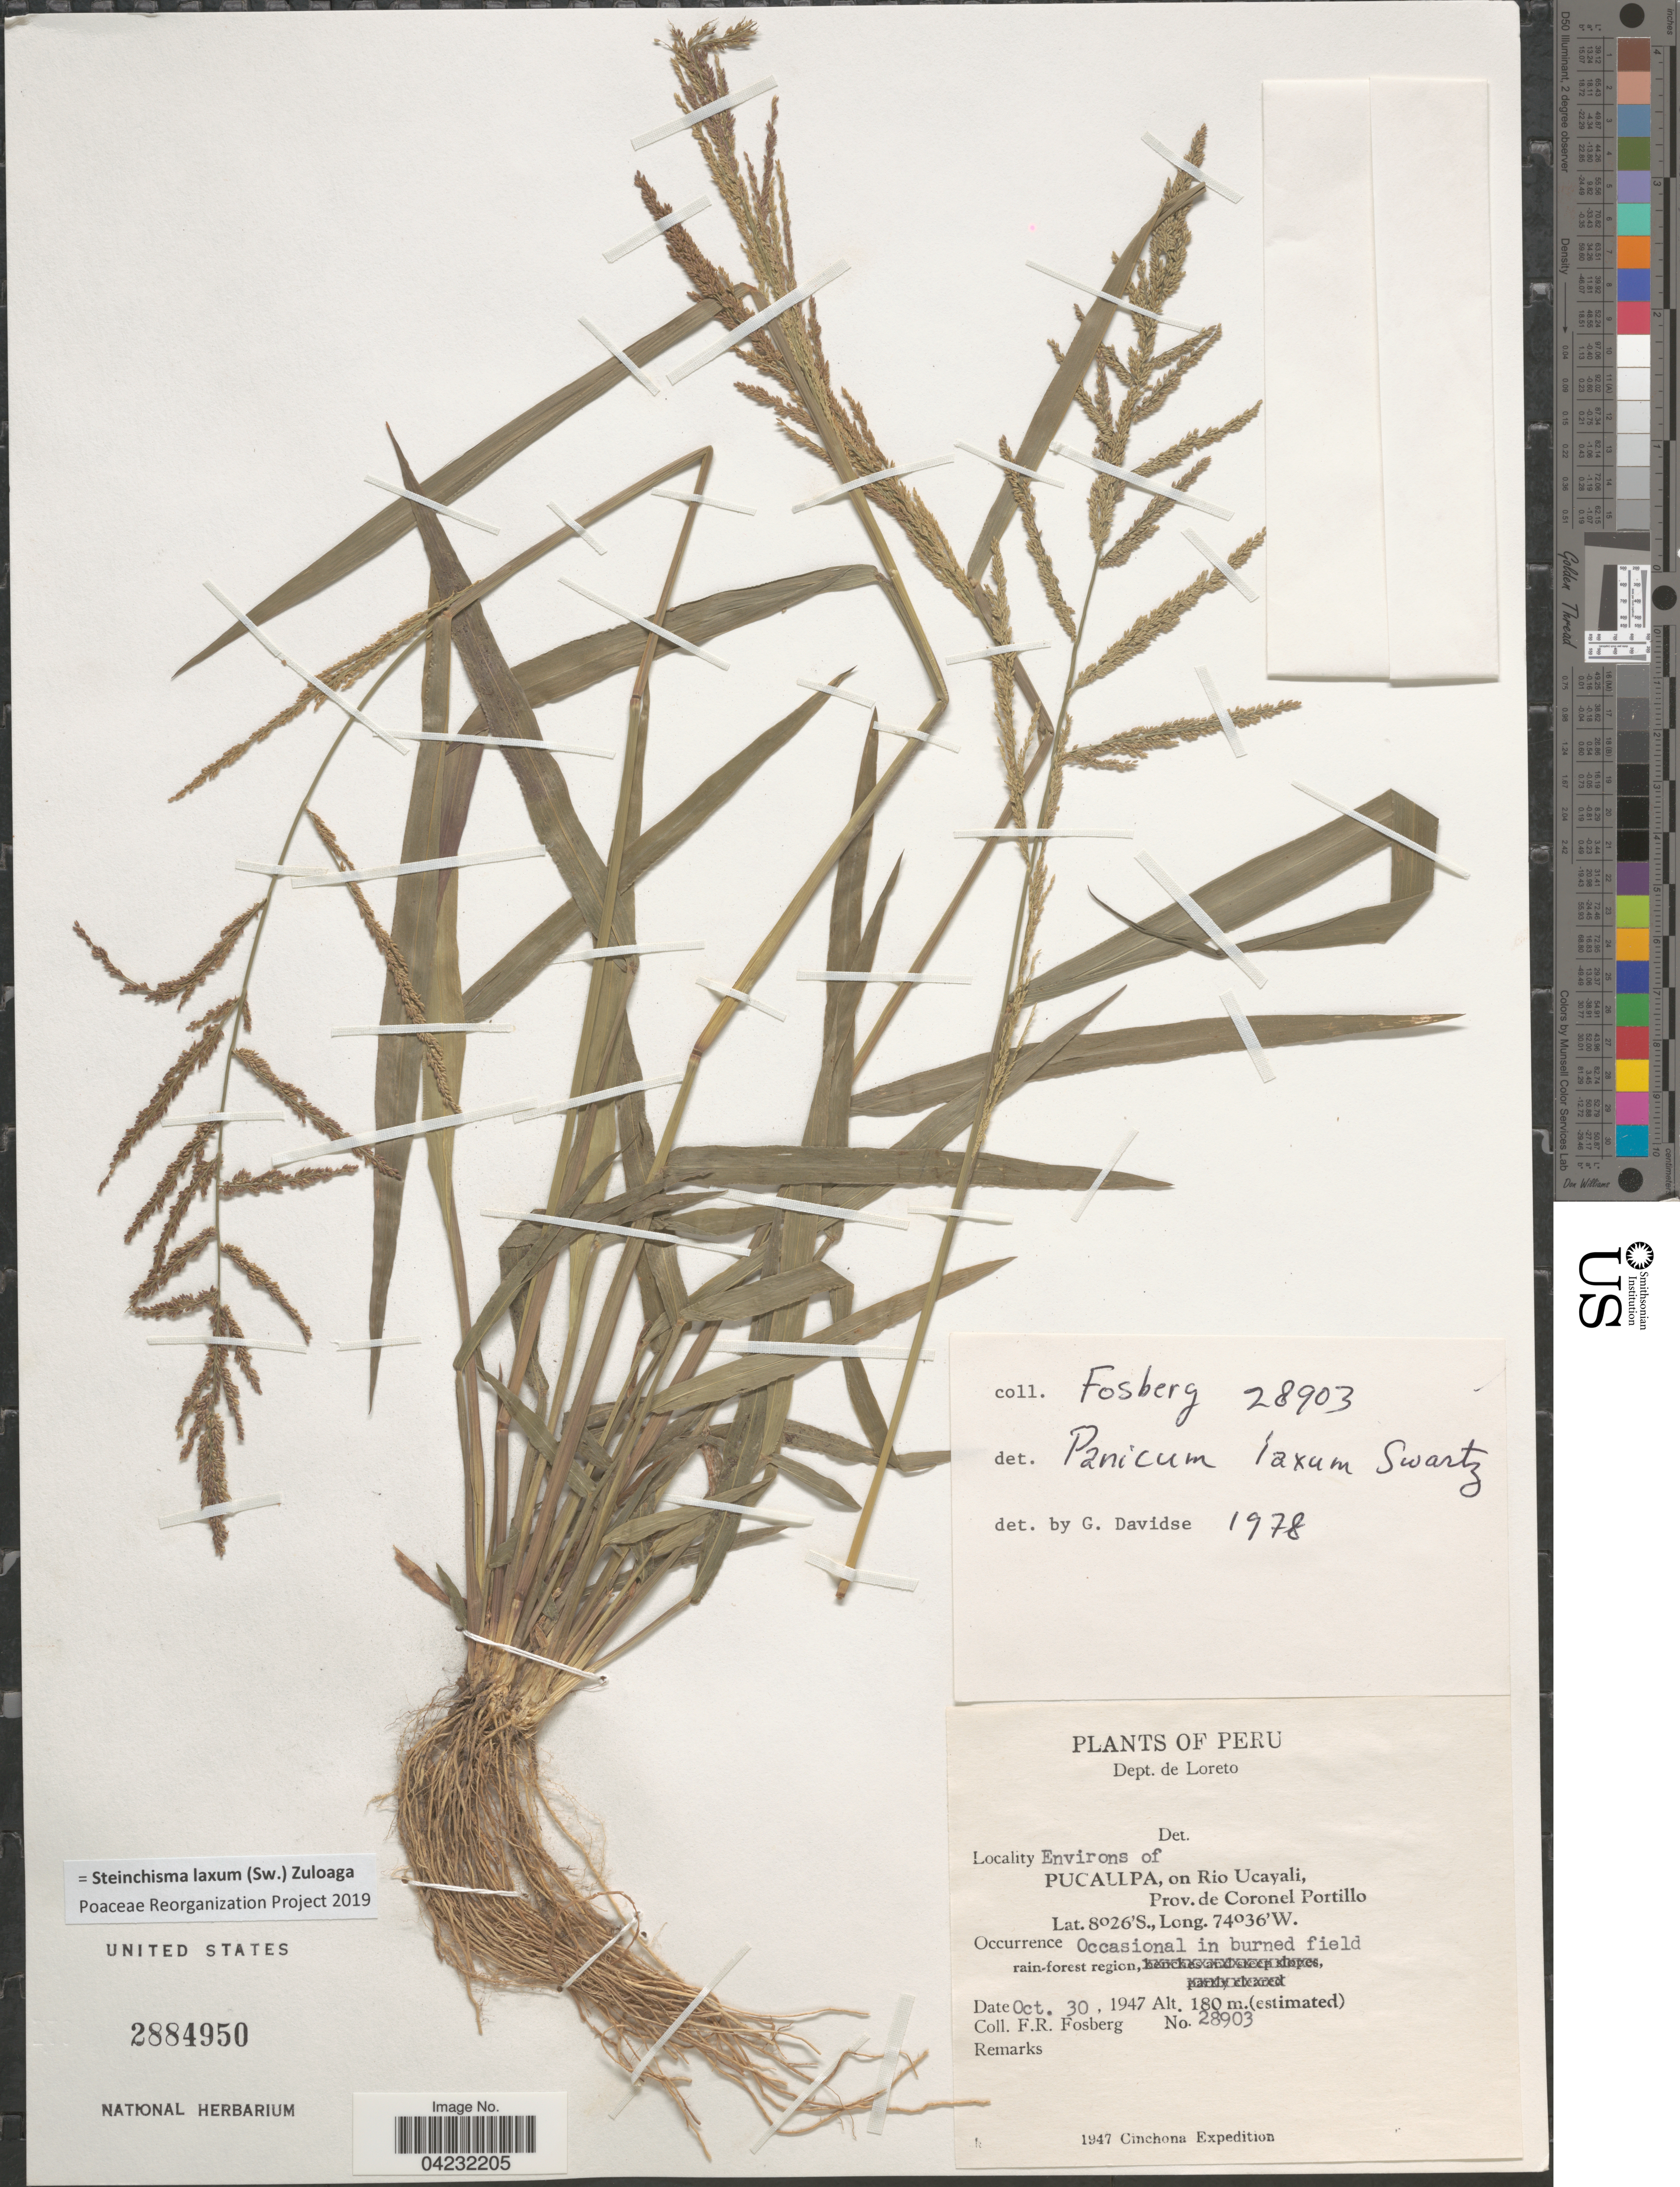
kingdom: Plantae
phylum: Tracheophyta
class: Liliopsida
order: Poales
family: Poaceae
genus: Steinchisma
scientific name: Steinchisma laxum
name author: (Sw.) Zuloaga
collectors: F. R. Fosberg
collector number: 28903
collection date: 1947-10-30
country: Peru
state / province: Loreto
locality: Dept. de Loreto. Environs of Pucallpa, on Rio Ucayali, Prov. de Coronel Portillo. 1947 Cinchona Expedition.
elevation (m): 180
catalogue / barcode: US 2884950